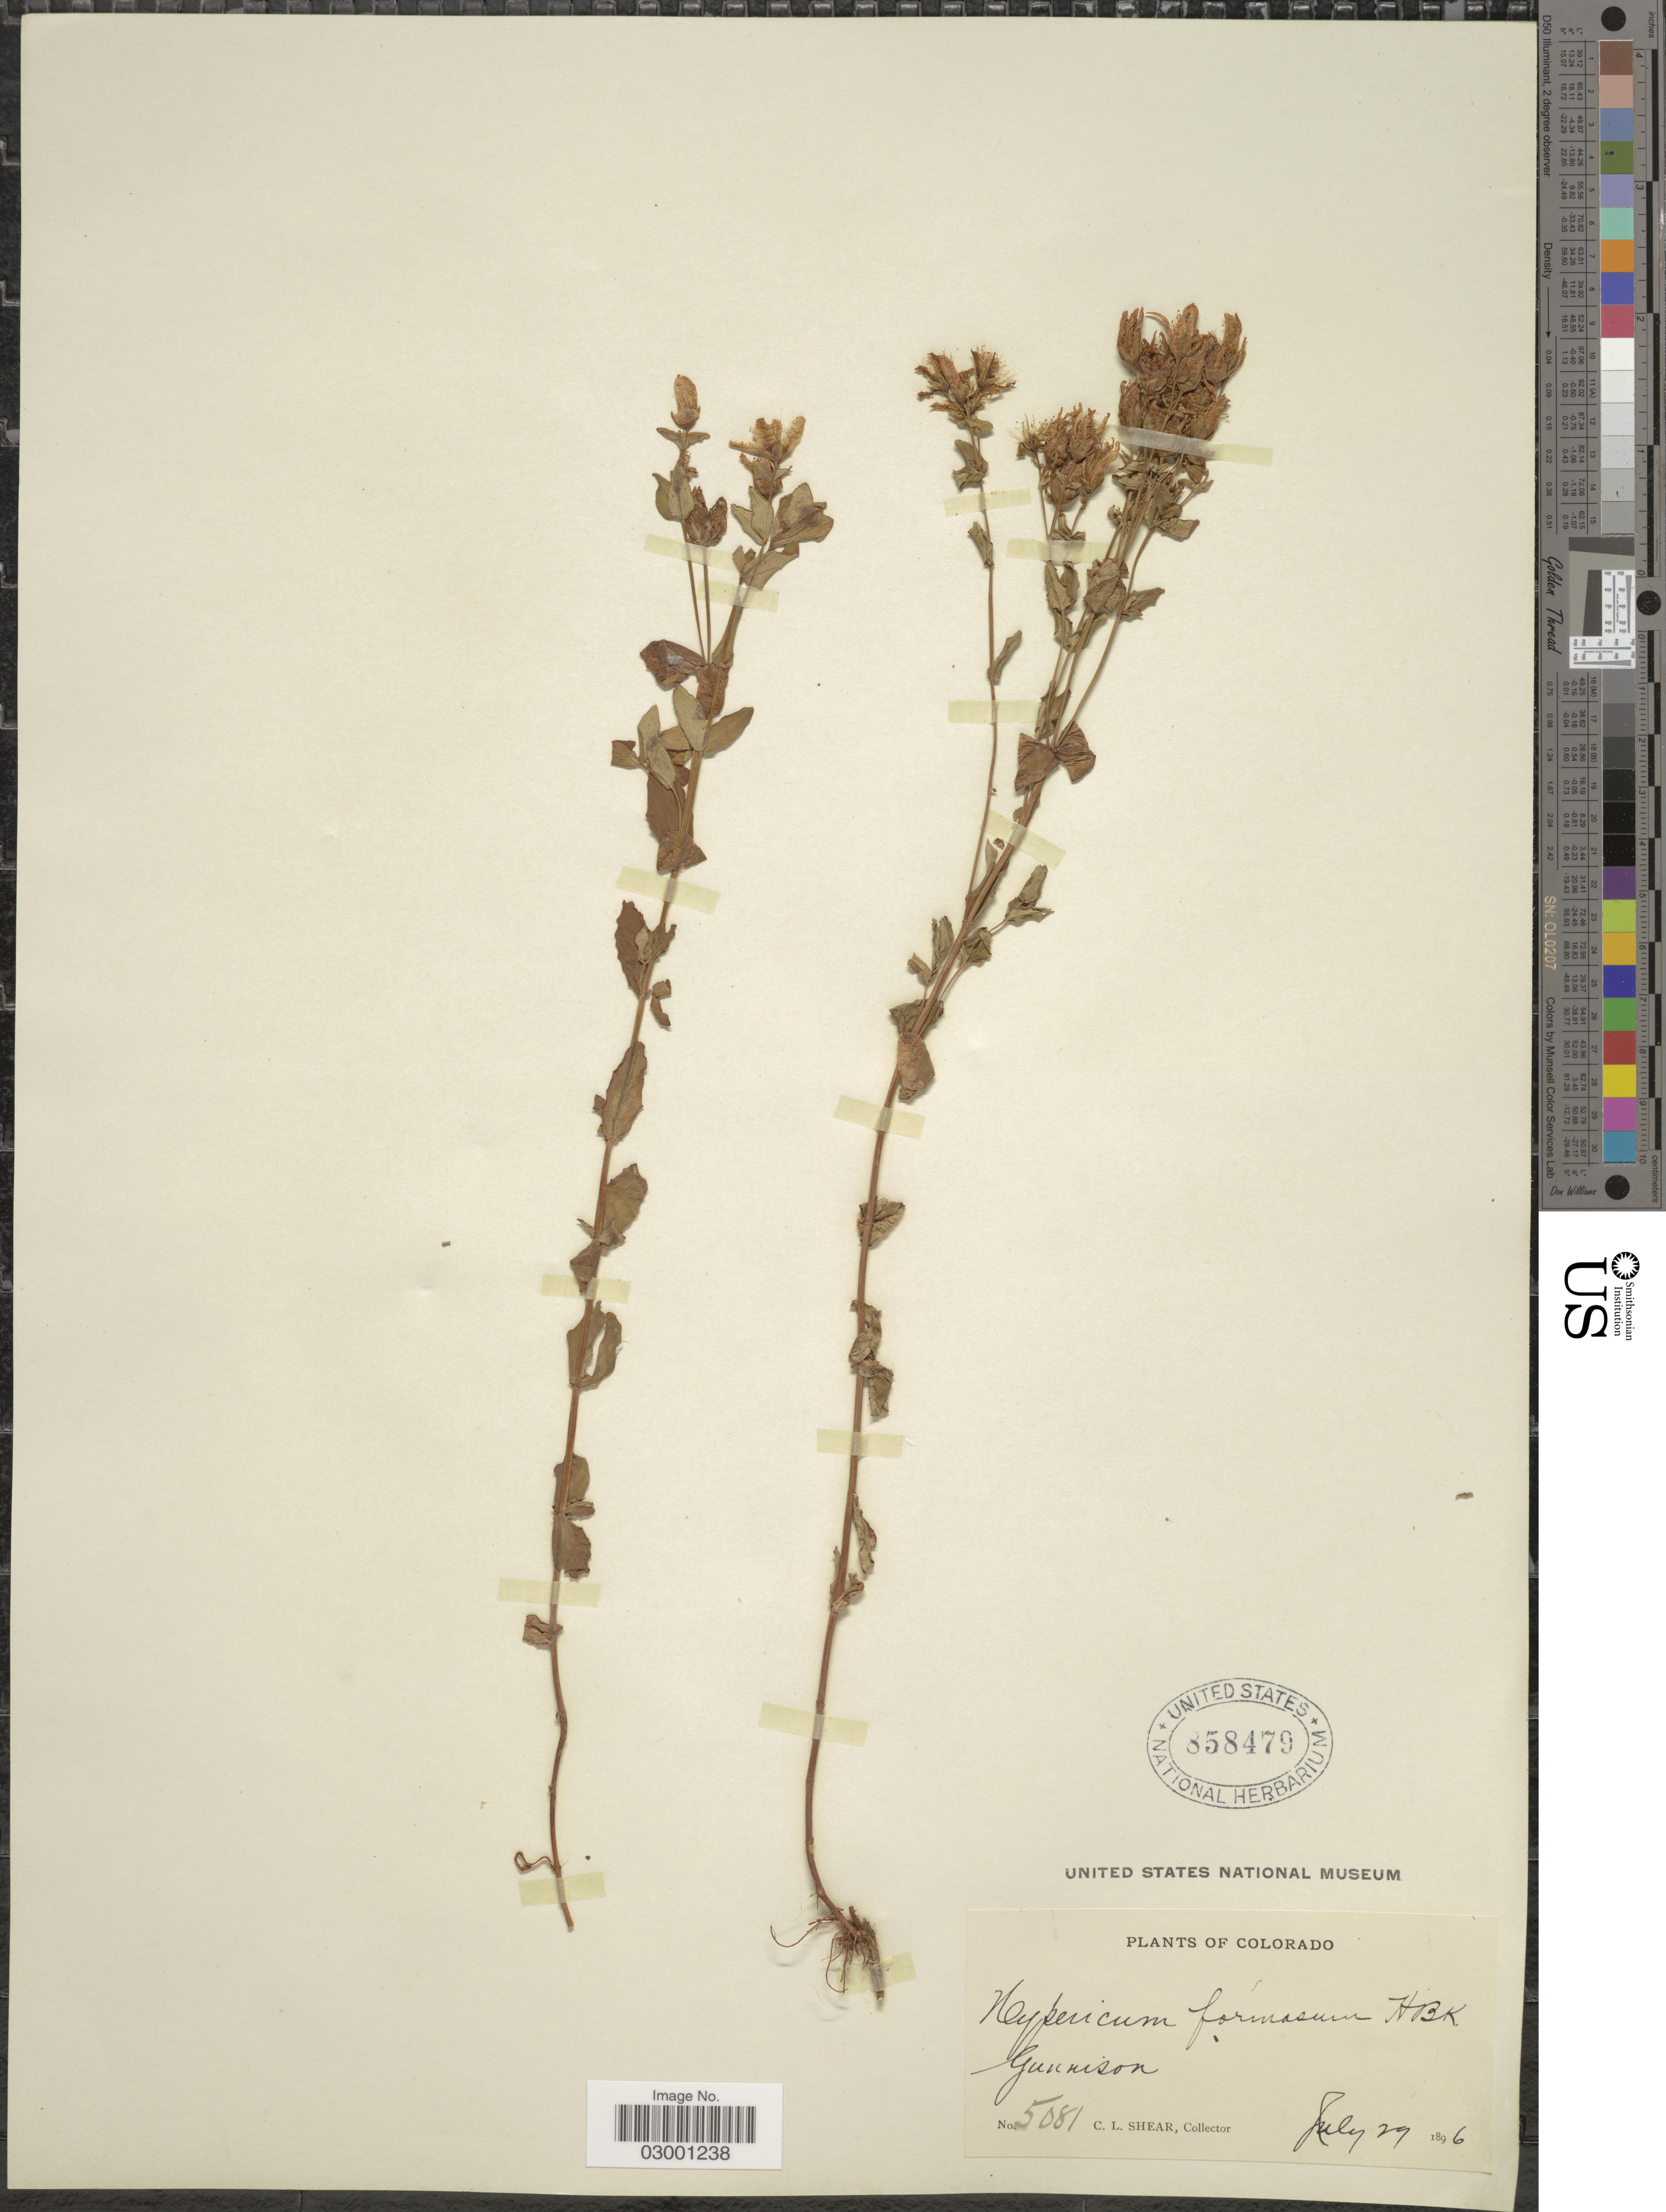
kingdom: Plantae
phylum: Tracheophyta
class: Magnoliopsida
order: Malpighiales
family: Hypericaceae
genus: Hypericum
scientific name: Hypericum formosum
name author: Kunth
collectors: C. L. Shear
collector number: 5081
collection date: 1896-07-29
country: United States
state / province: Colorado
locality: Gunnison.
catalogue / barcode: US 858479